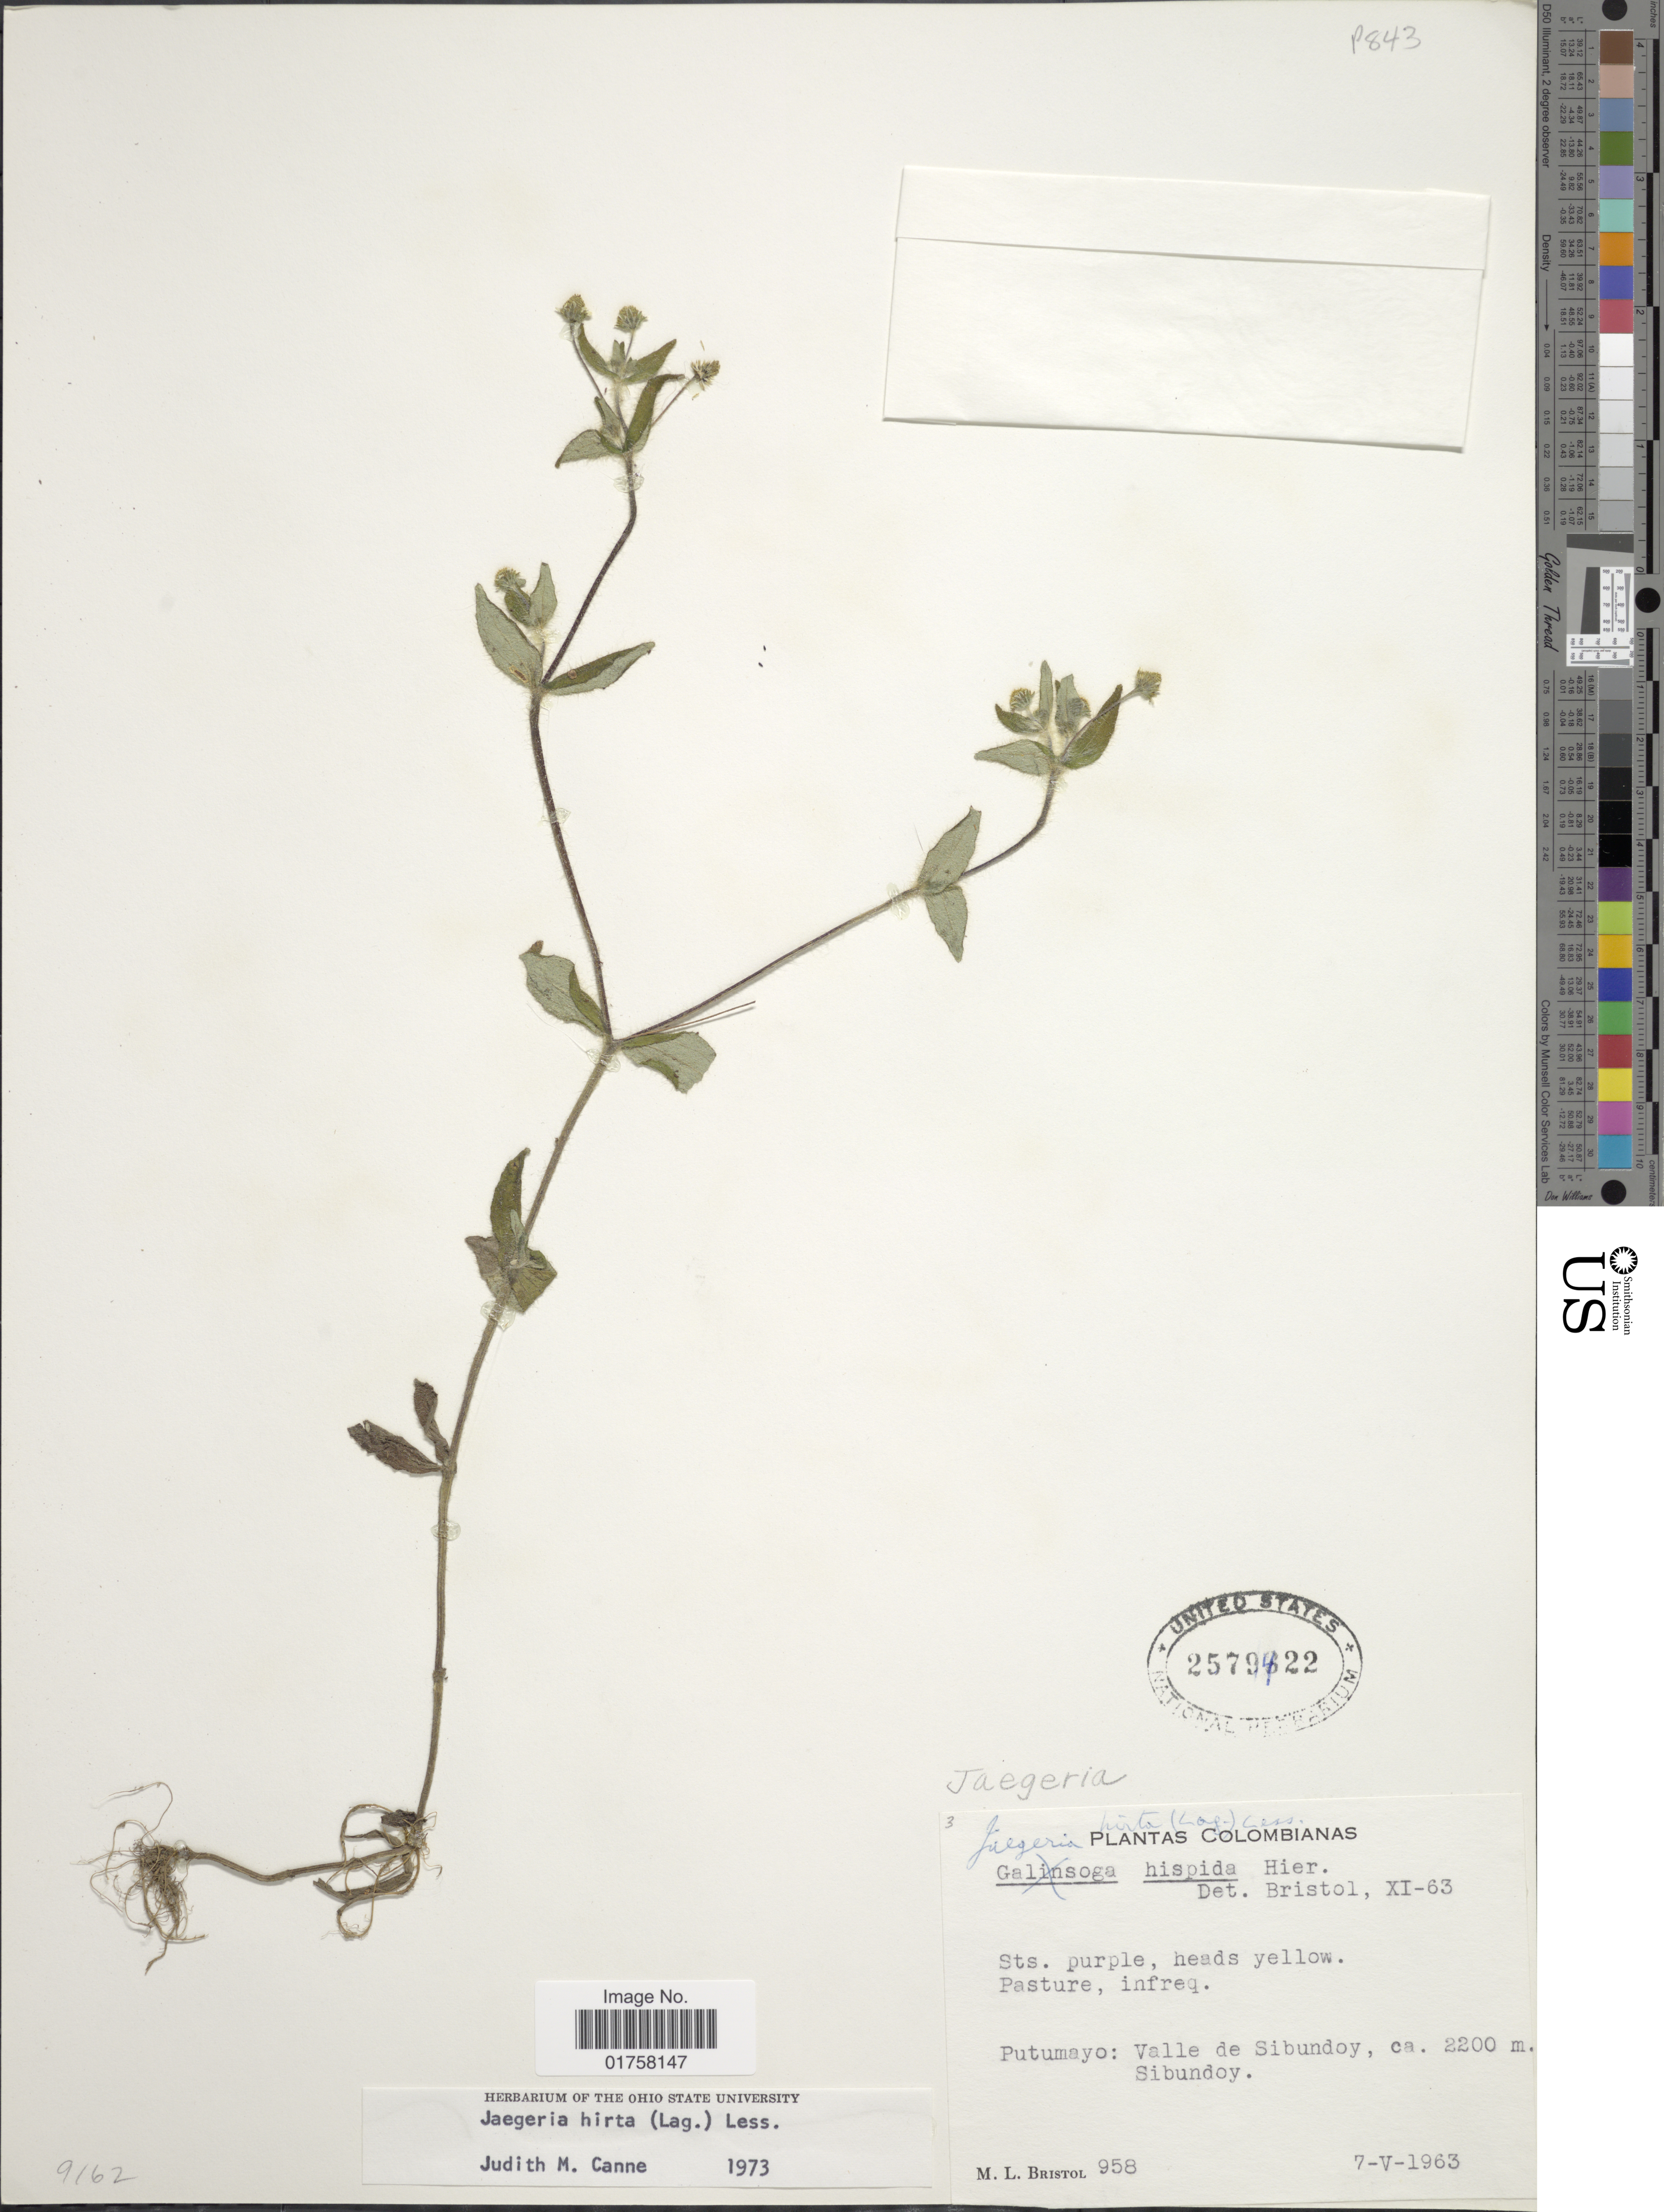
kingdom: Plantae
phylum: Tracheophyta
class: Magnoliopsida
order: Asterales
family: Asteraceae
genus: Jaegeria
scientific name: Jaegeria hirta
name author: (Lag.) Less.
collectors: M. L. Bristol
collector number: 958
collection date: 1963-05-07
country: Colombia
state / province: Putumayo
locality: Valle de Sibundoy, Sibundoy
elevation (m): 2200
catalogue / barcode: US 2579422